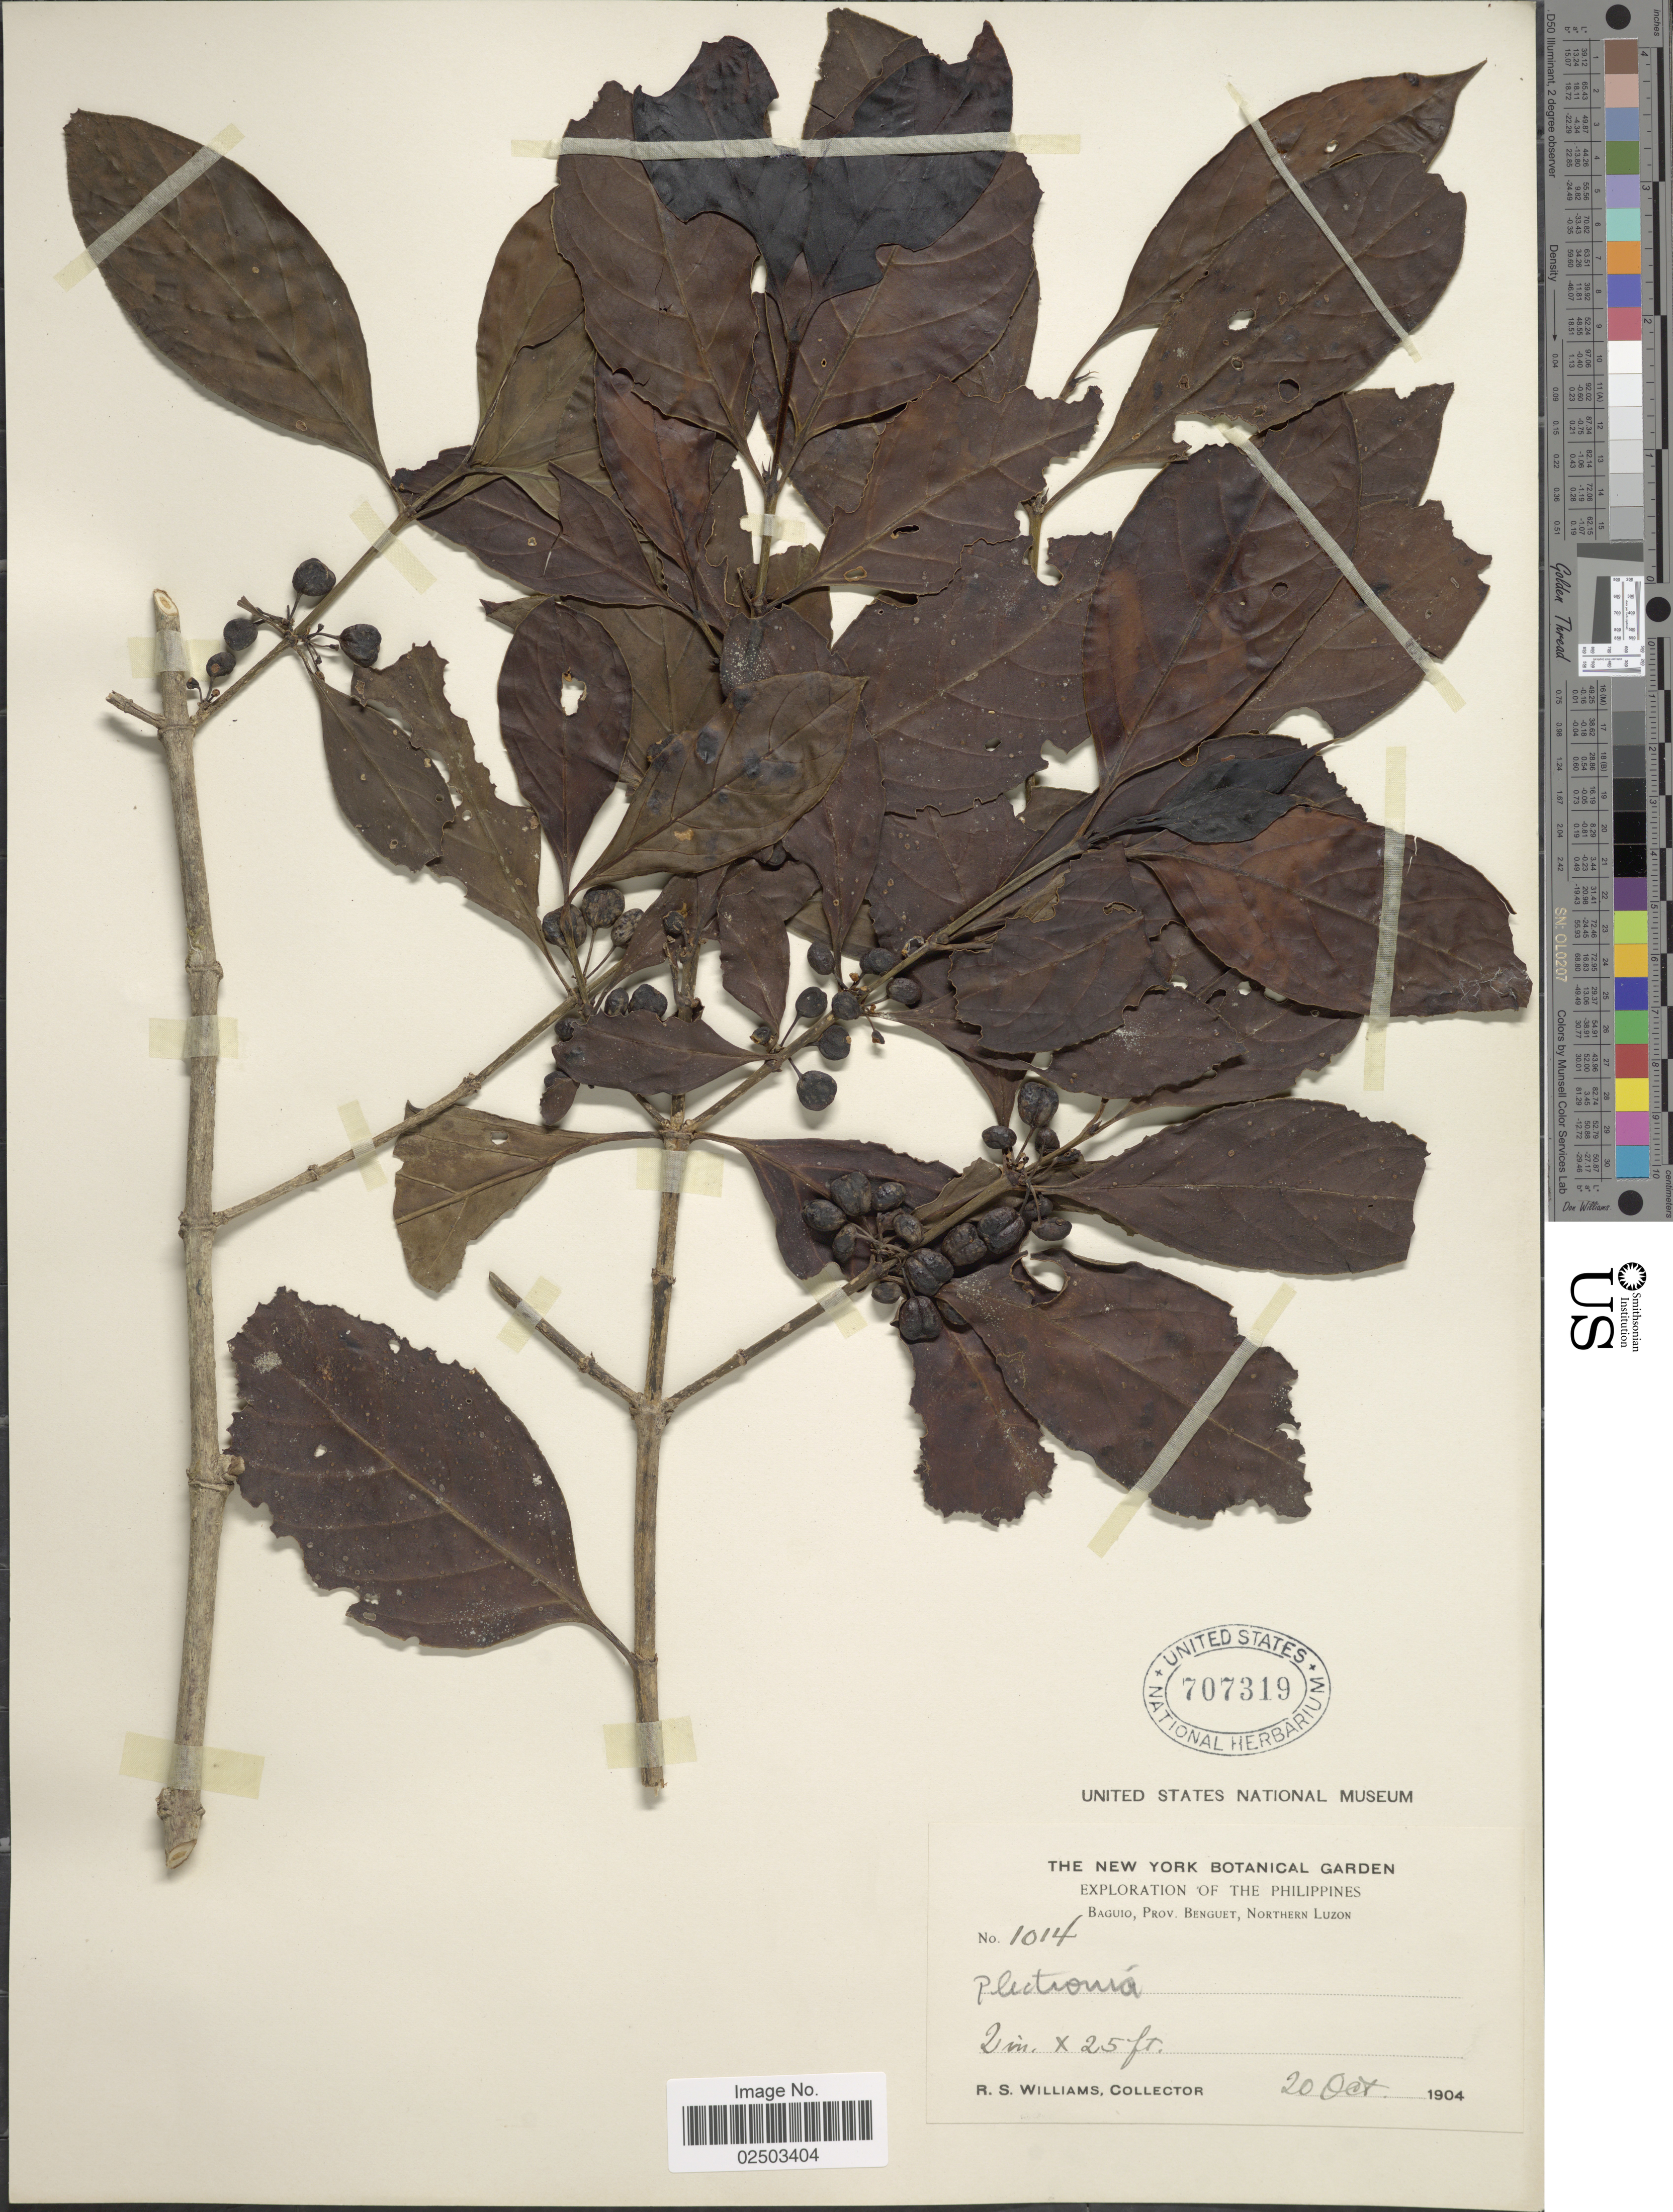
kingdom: Plantae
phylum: Tracheophyta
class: Magnoliopsida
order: Gentianales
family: Rubiaceae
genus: Canthium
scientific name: Canthium gynochthodes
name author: Baill.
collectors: R. S. Williams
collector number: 1014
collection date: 1904-10-20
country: Philippines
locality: Baguio, Prov. Benguet, Northern Luzon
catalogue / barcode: US 707319